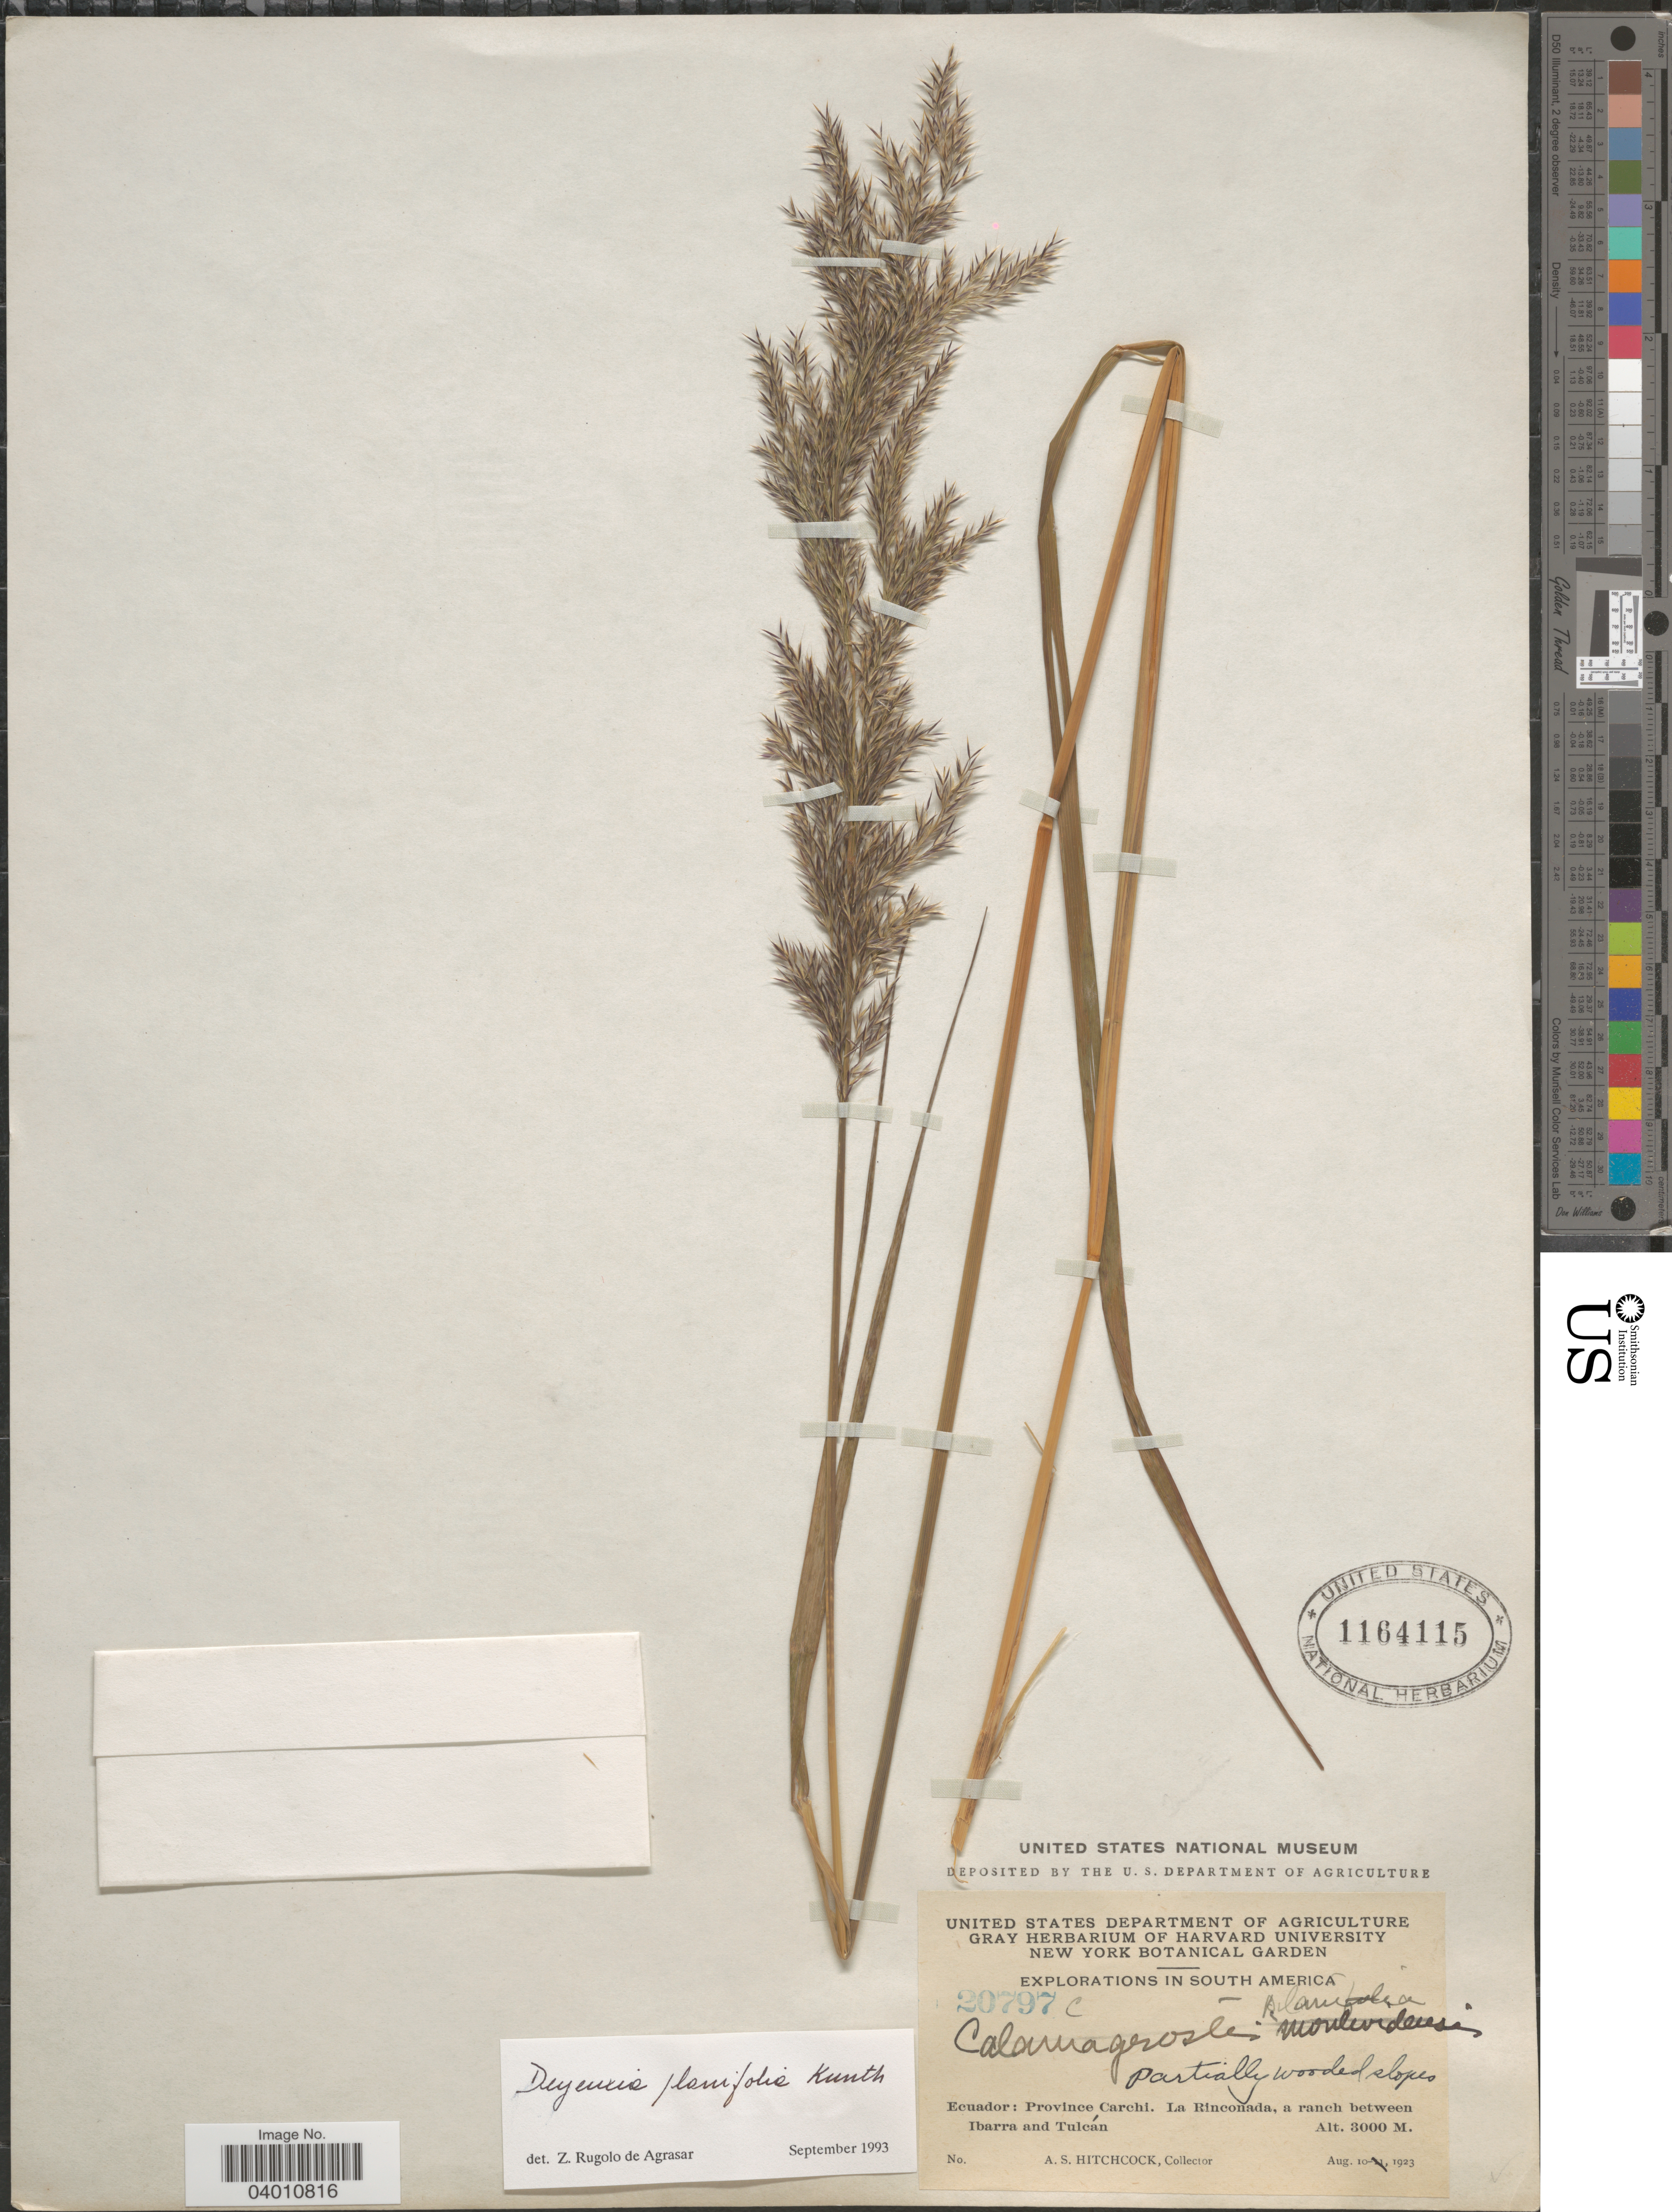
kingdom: Plantae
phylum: Tracheophyta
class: Liliopsida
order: Poales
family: Poaceae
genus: Peyritschia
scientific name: Peyritschia planifolia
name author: (Kunth) P.M. Peterson et al.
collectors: A. S. Hitchcock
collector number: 20797C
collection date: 1923-08-10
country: Ecuador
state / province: Carchi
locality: La Rinconada, a ranch between Ibarra and Tulcán.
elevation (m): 3000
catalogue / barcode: US 1164115